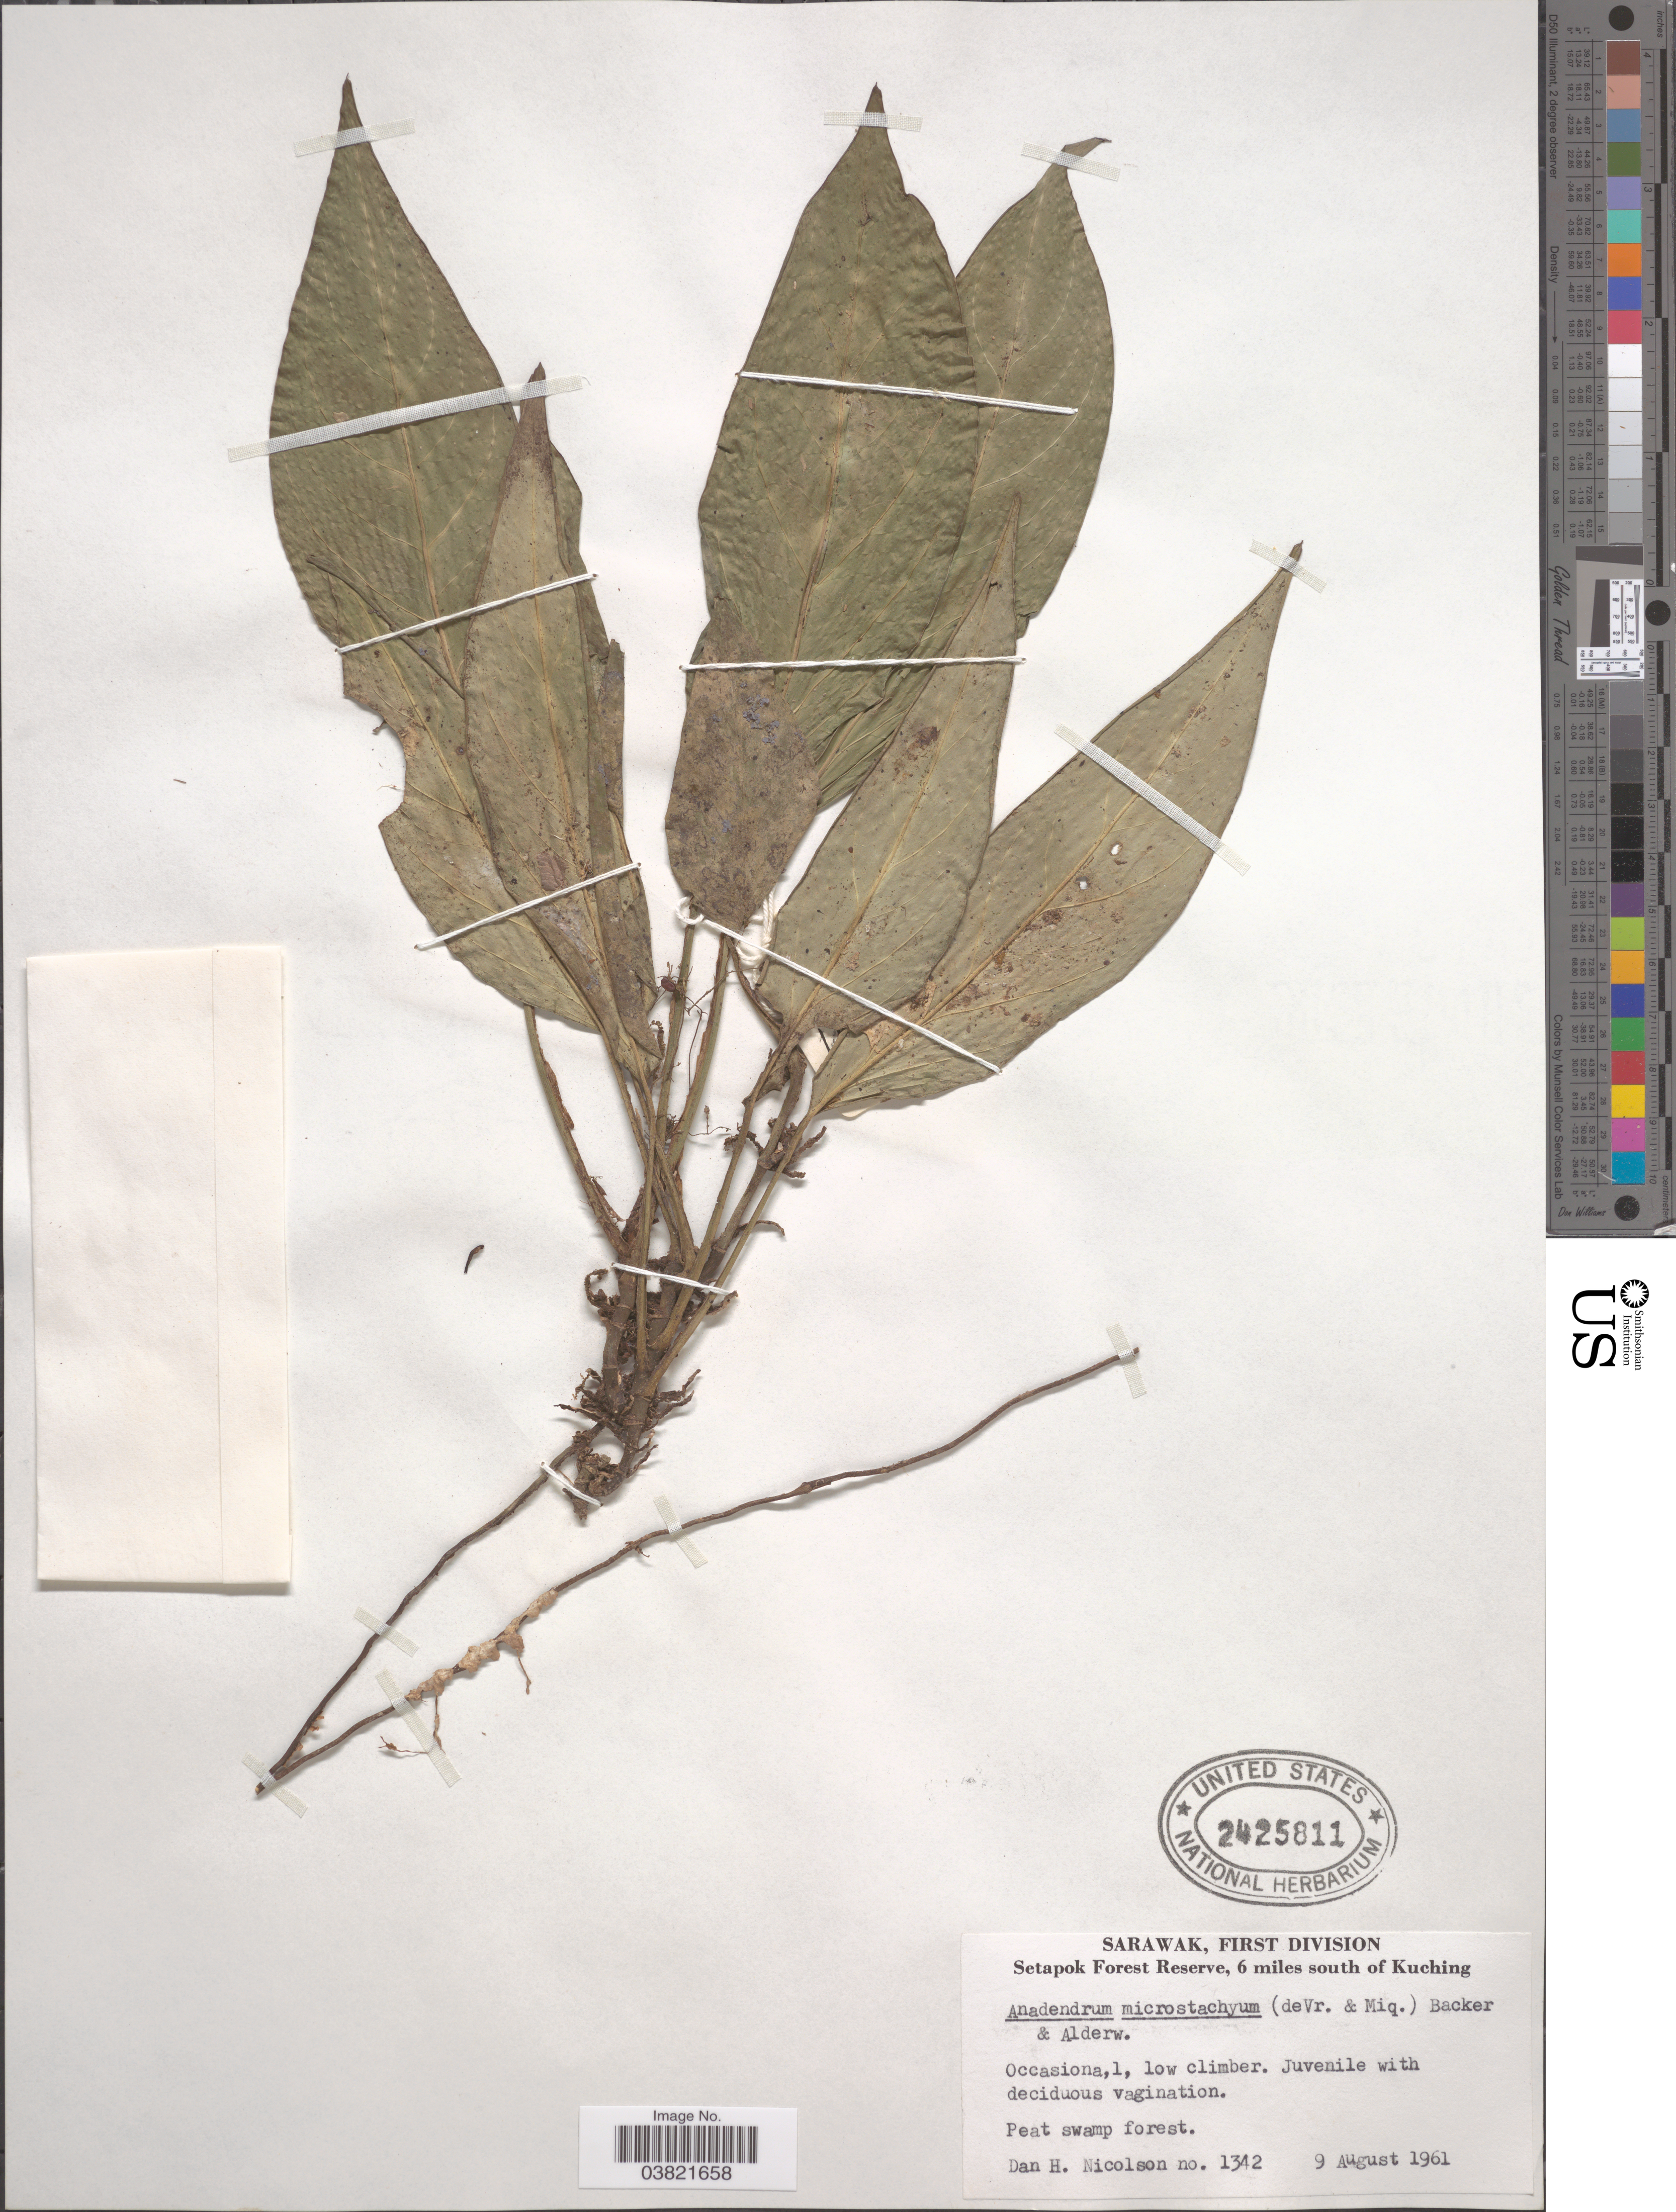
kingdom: Plantae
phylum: Tracheophyta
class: Liliopsida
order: Alismatales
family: Araceae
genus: Anadendrum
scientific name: Anadendrum microstachyum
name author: (de Vriese & Miq.) Backer & Alderw.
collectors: D. H. Nicolson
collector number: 1342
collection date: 1961-08-09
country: Malaysia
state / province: Sarawak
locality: First Division. Setapok Forest Reserve, 6 miles south of Kuching. Peat swamp forest.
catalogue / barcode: US 2425811